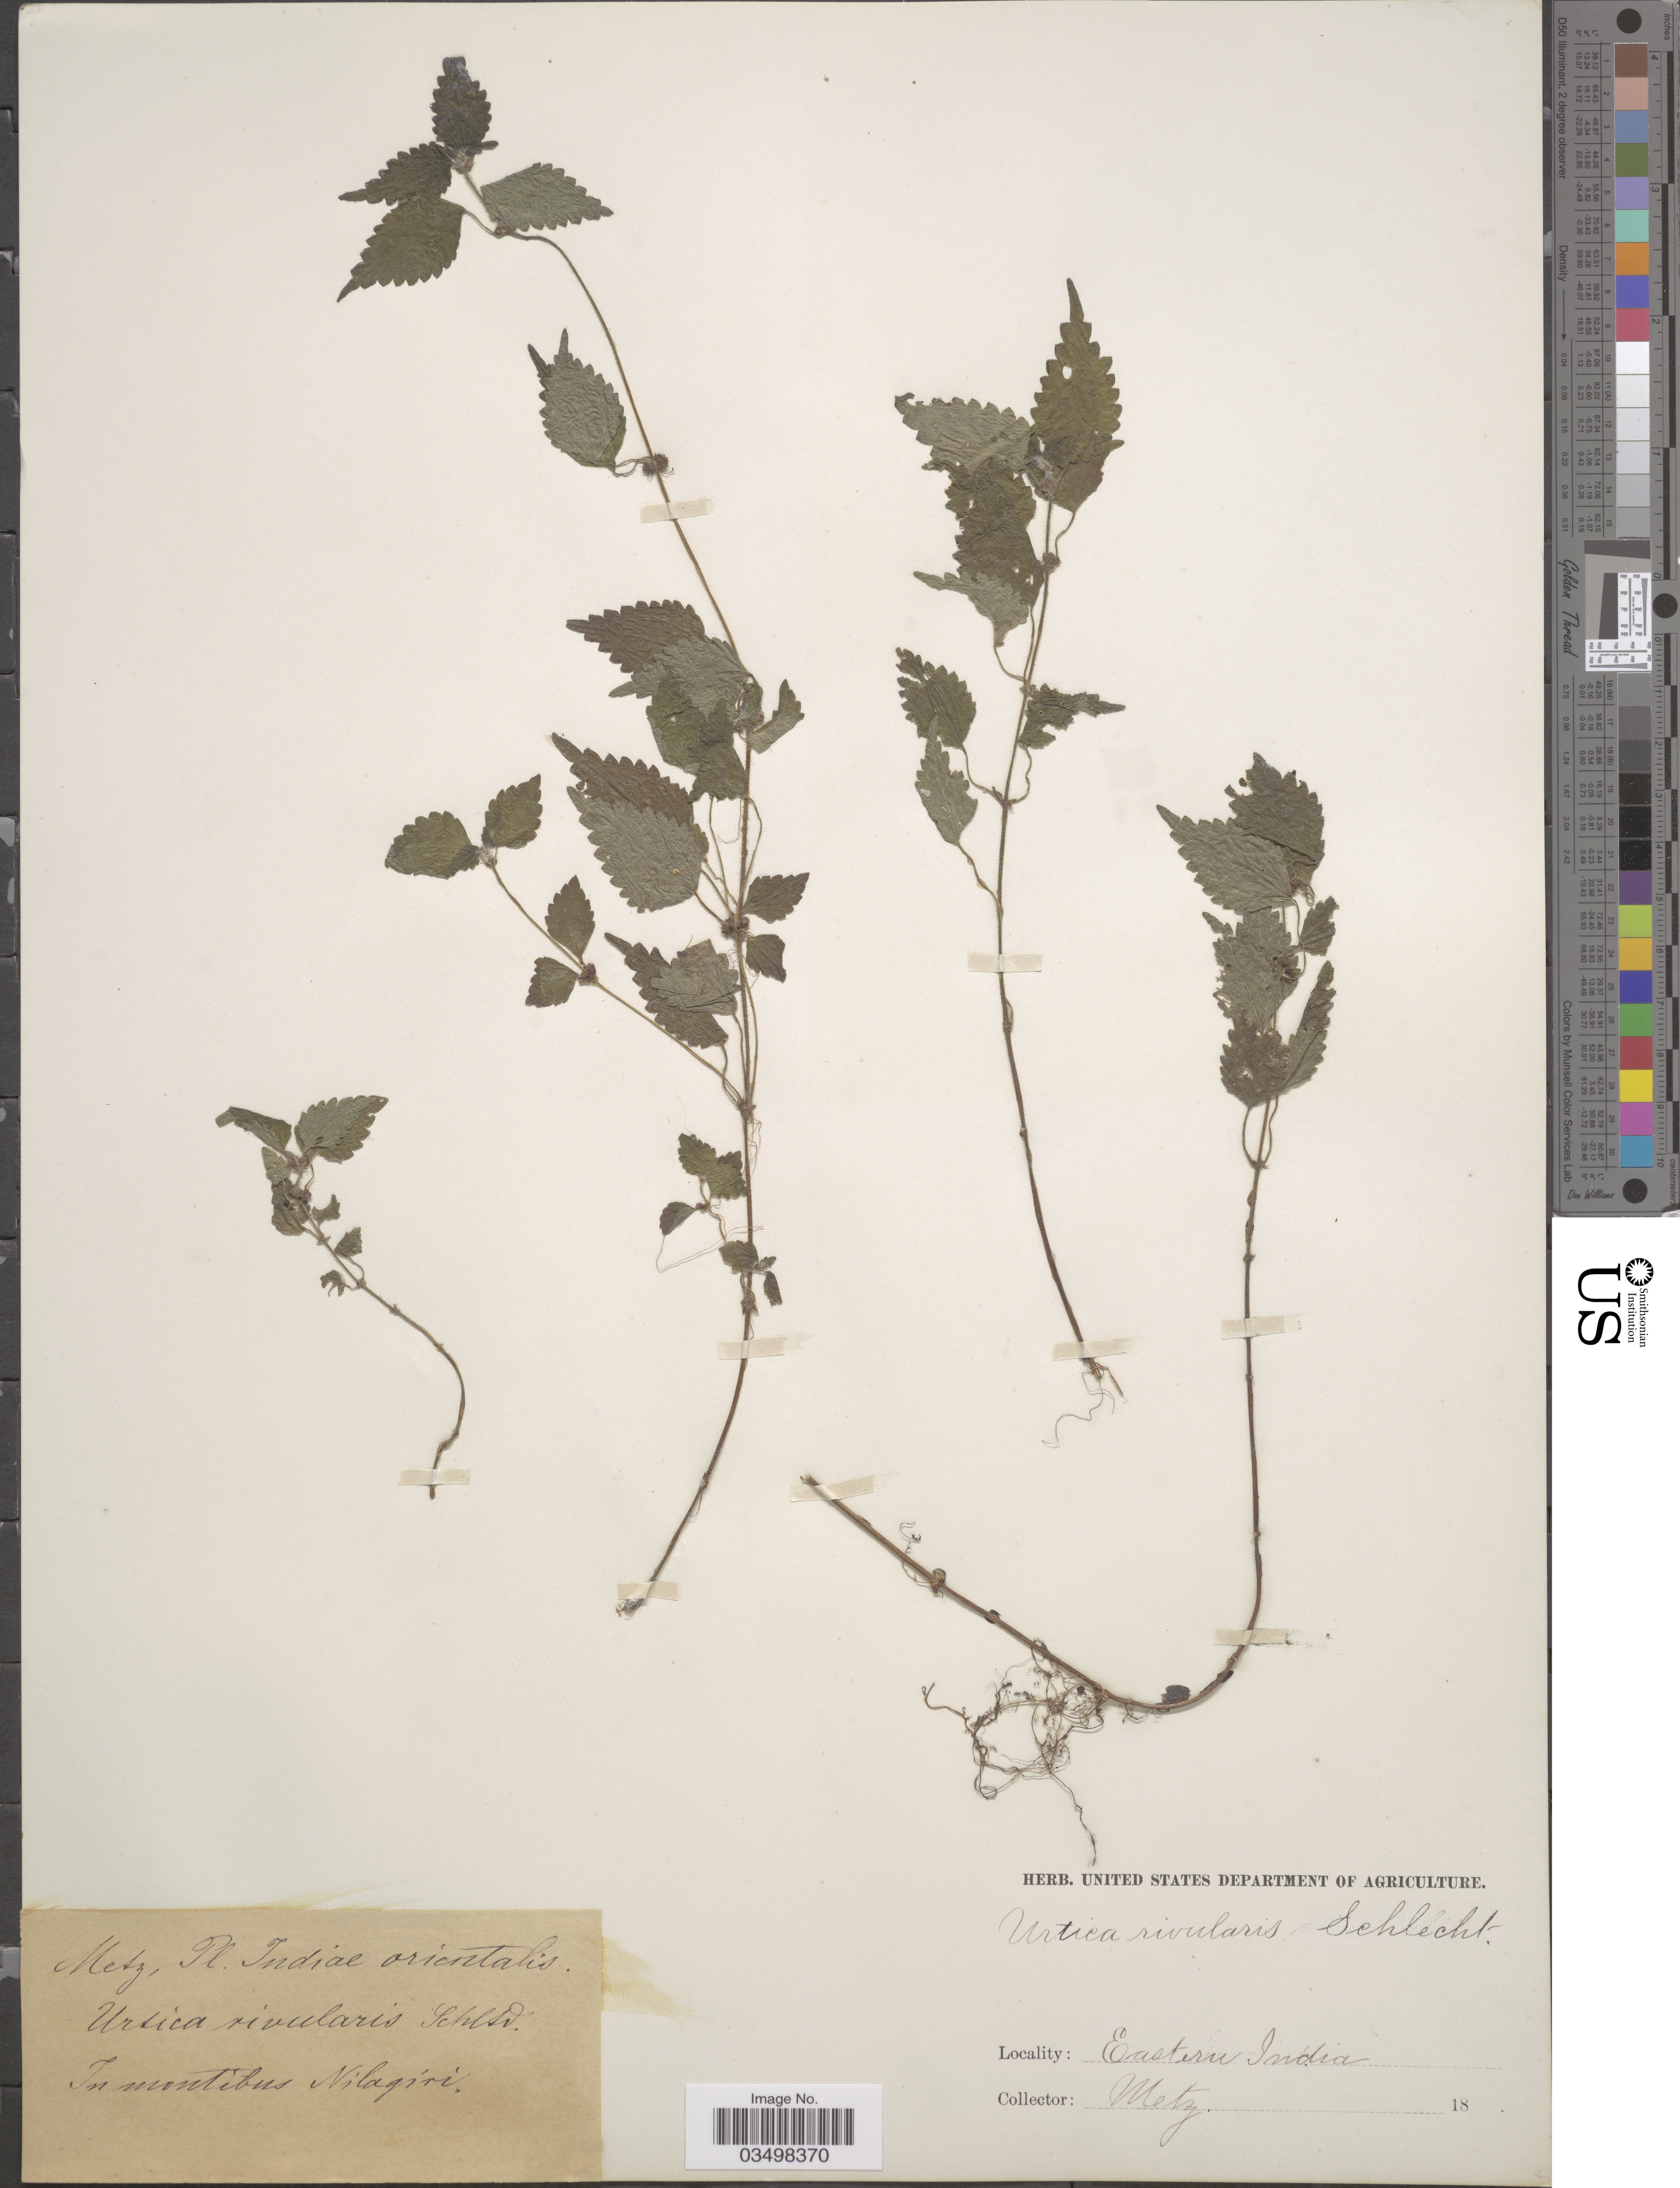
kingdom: Plantae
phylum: Tracheophyta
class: Magnoliopsida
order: Rosales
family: Urticaceae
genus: Urtica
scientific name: Urtica rivularis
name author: Schltdl. ex Wedd.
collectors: -. Metz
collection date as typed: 18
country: India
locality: Eastern India. In montibus Nilagiri.